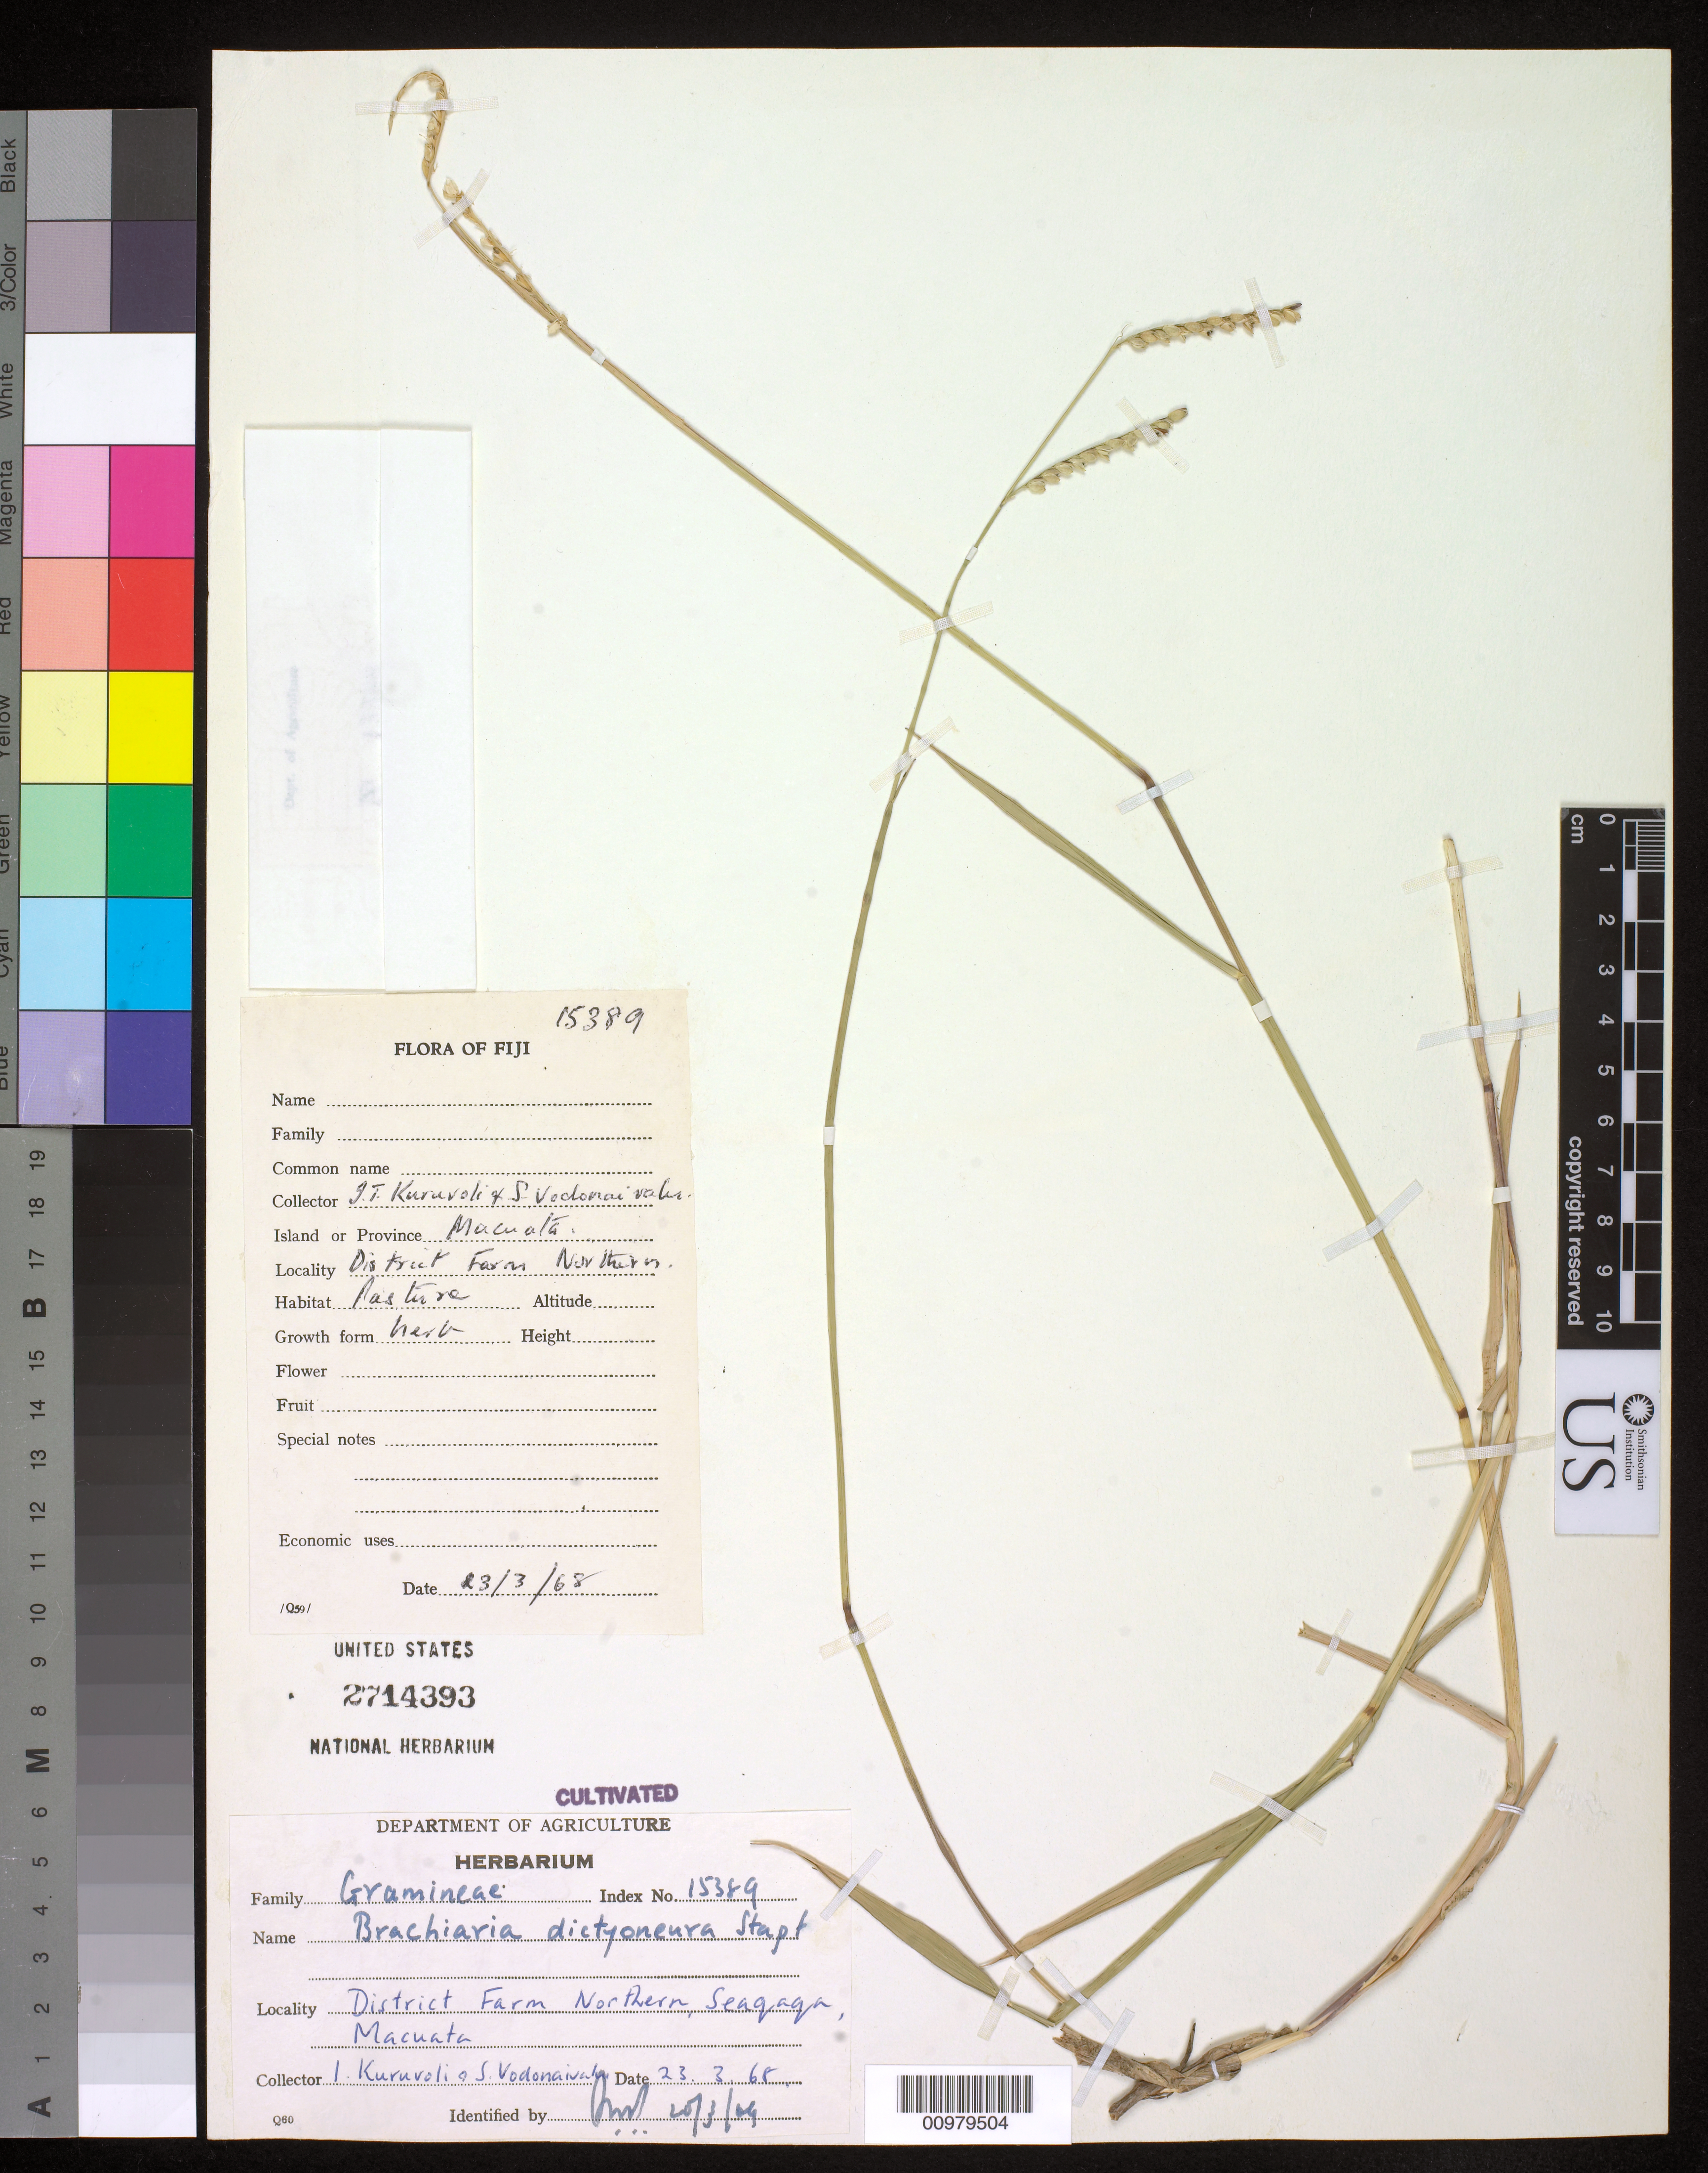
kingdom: Plantae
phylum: Tracheophyta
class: Liliopsida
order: Poales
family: Poaceae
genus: Brachiaria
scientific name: Brachiaria brizantha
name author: (Hochst. ex A. Rich.) Stapf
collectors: I. Kuruvoli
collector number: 15389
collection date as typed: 03 Dec 1968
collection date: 1968-12-03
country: Fiji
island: Macuata-i-Wai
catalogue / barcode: US 2714393